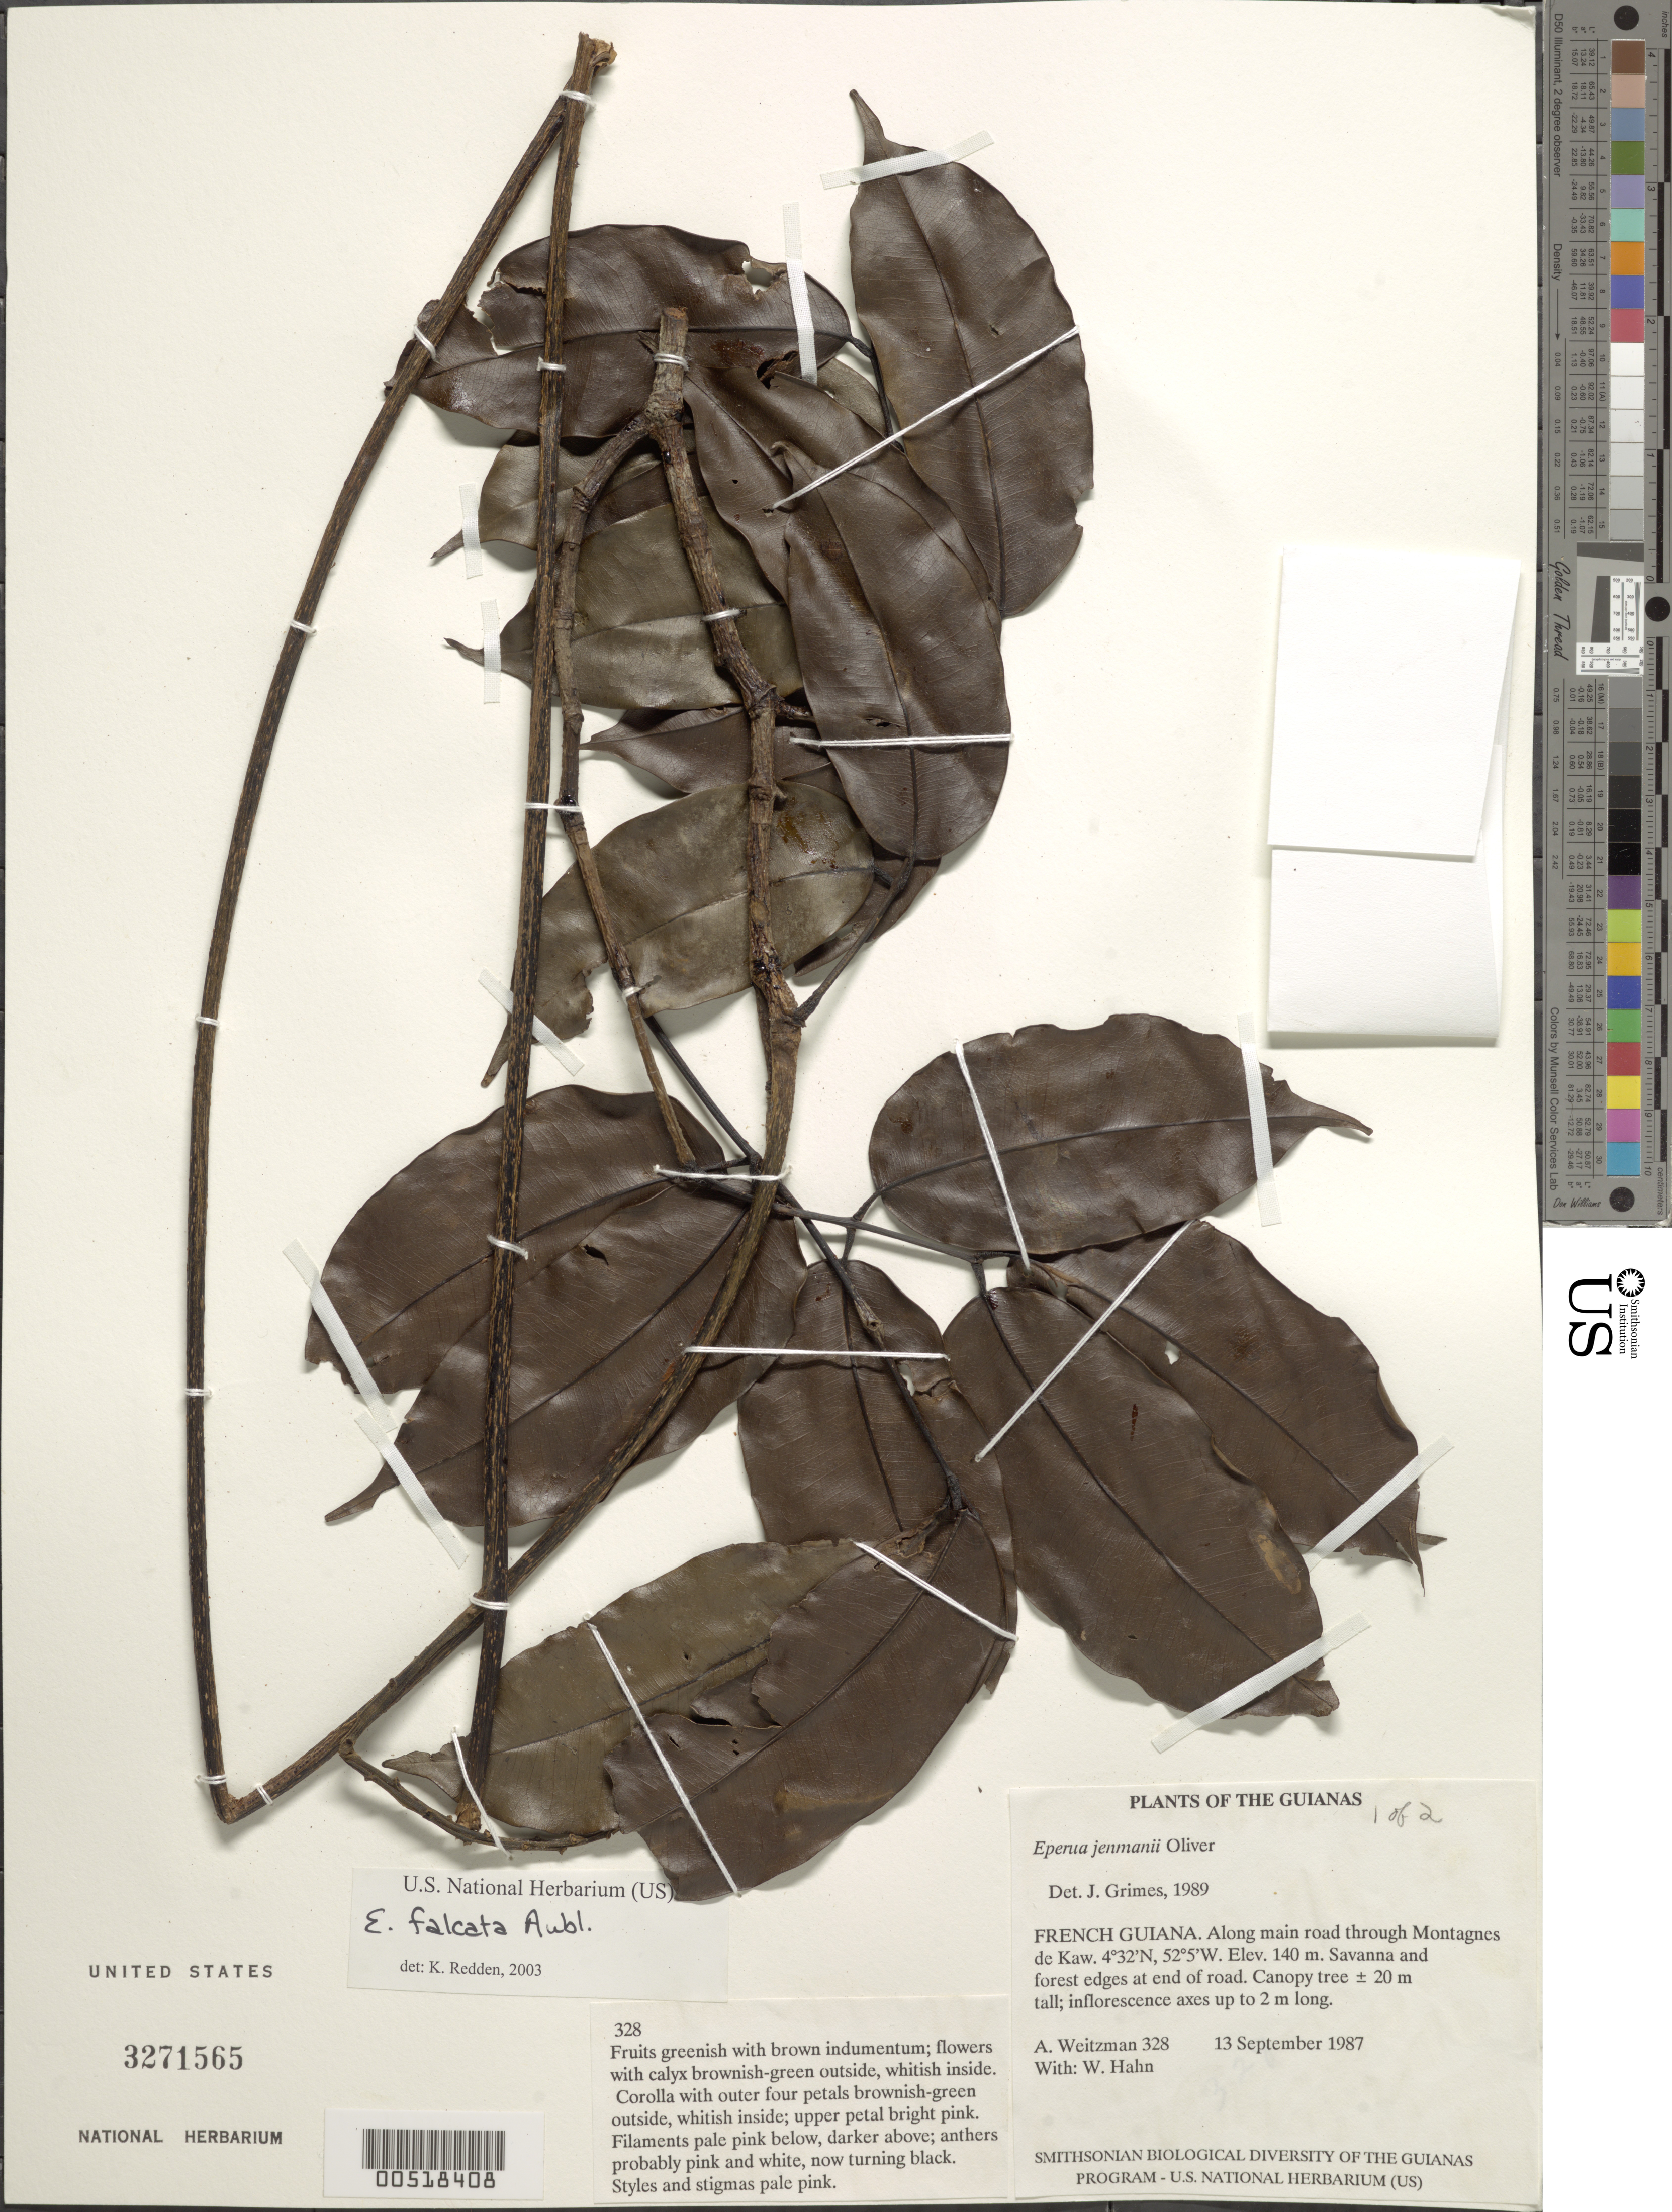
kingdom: Plantae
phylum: Tracheophyta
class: Magnoliopsida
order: Fabales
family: Fabaceae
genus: Eperua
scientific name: Eperua falcata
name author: Aubl.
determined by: Redden, K. M.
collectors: A. L. Weitzman & W. Hahn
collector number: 328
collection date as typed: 13 September 1987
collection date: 1987-09-13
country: French Guiana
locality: Along main road through Montagnes de Kaw. At end of road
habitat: Savanna and forest edges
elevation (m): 140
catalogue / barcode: US 3271565